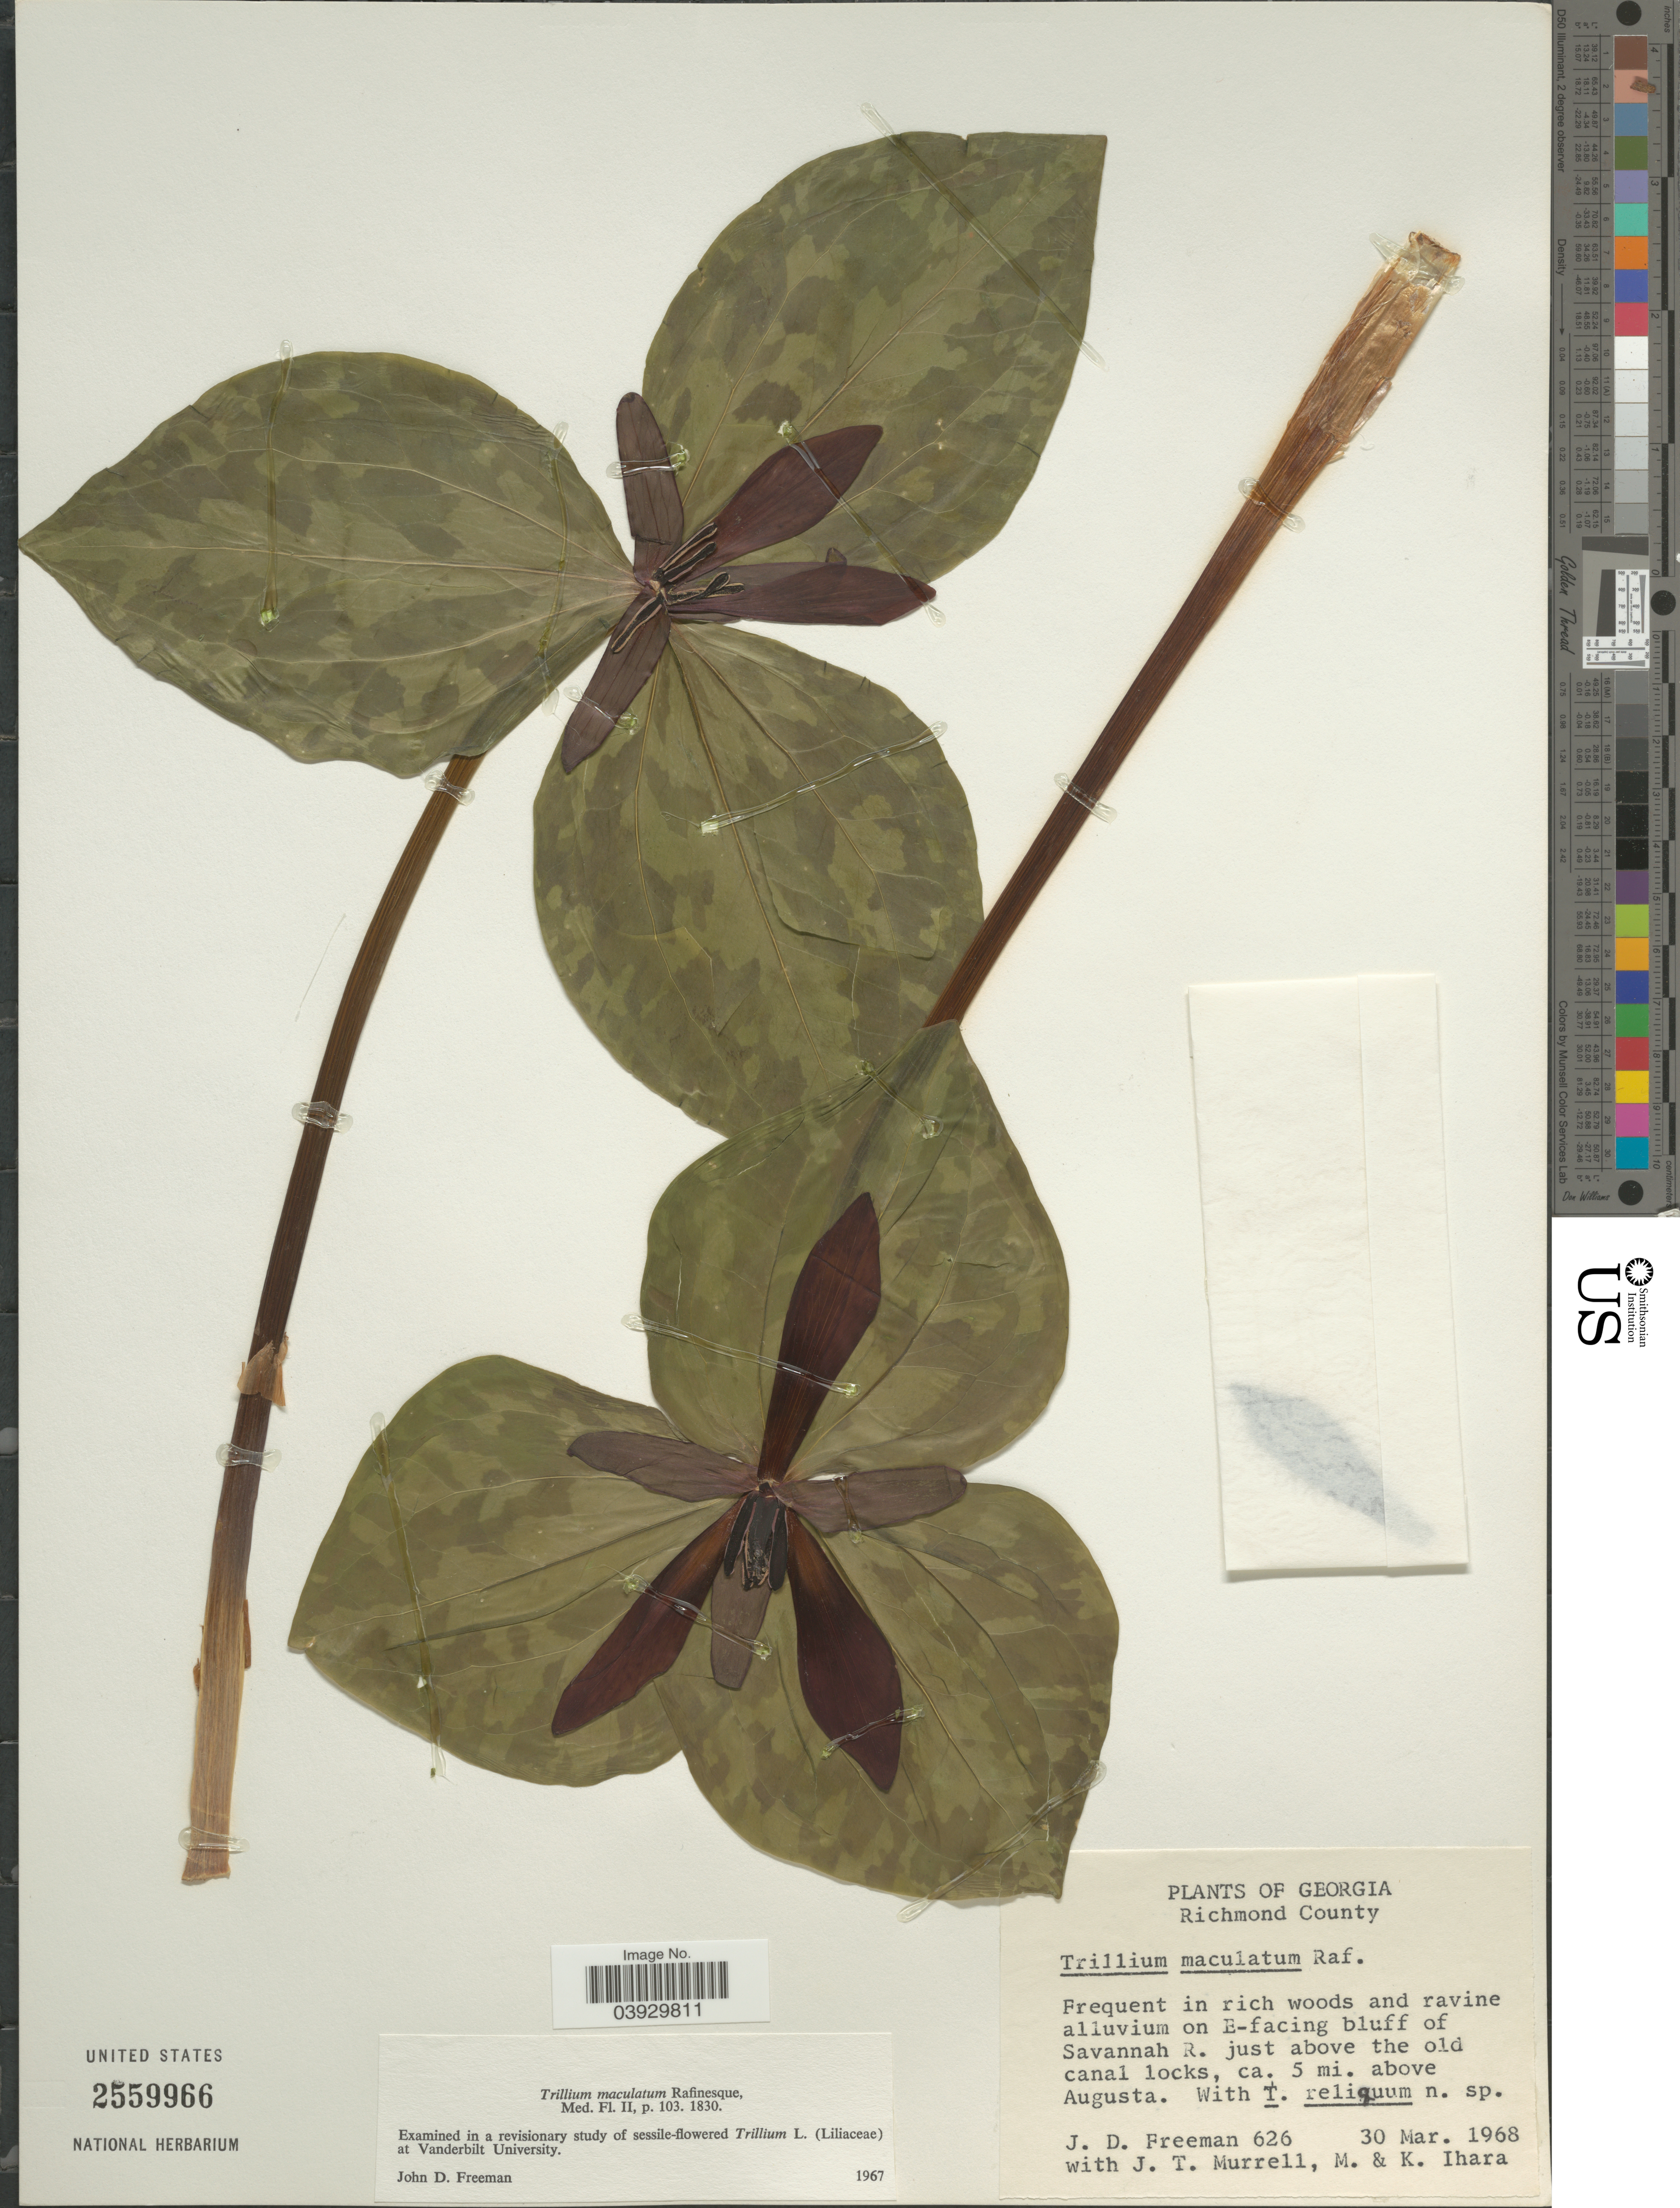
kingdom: Plantae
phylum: Tracheophyta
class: Liliopsida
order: Liliales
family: Melanthiaceae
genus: Trillium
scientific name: Trillium maculatum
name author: Raf.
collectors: J. Freeman, J. Murrell, M. Ihara & K. Ihara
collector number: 626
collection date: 1968-03-30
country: United States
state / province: Georgia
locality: Richmond County. E-facing bluff of Savannah R. just above the old canal locks, ca. 5 mi. above Augusta.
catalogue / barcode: US 2559966